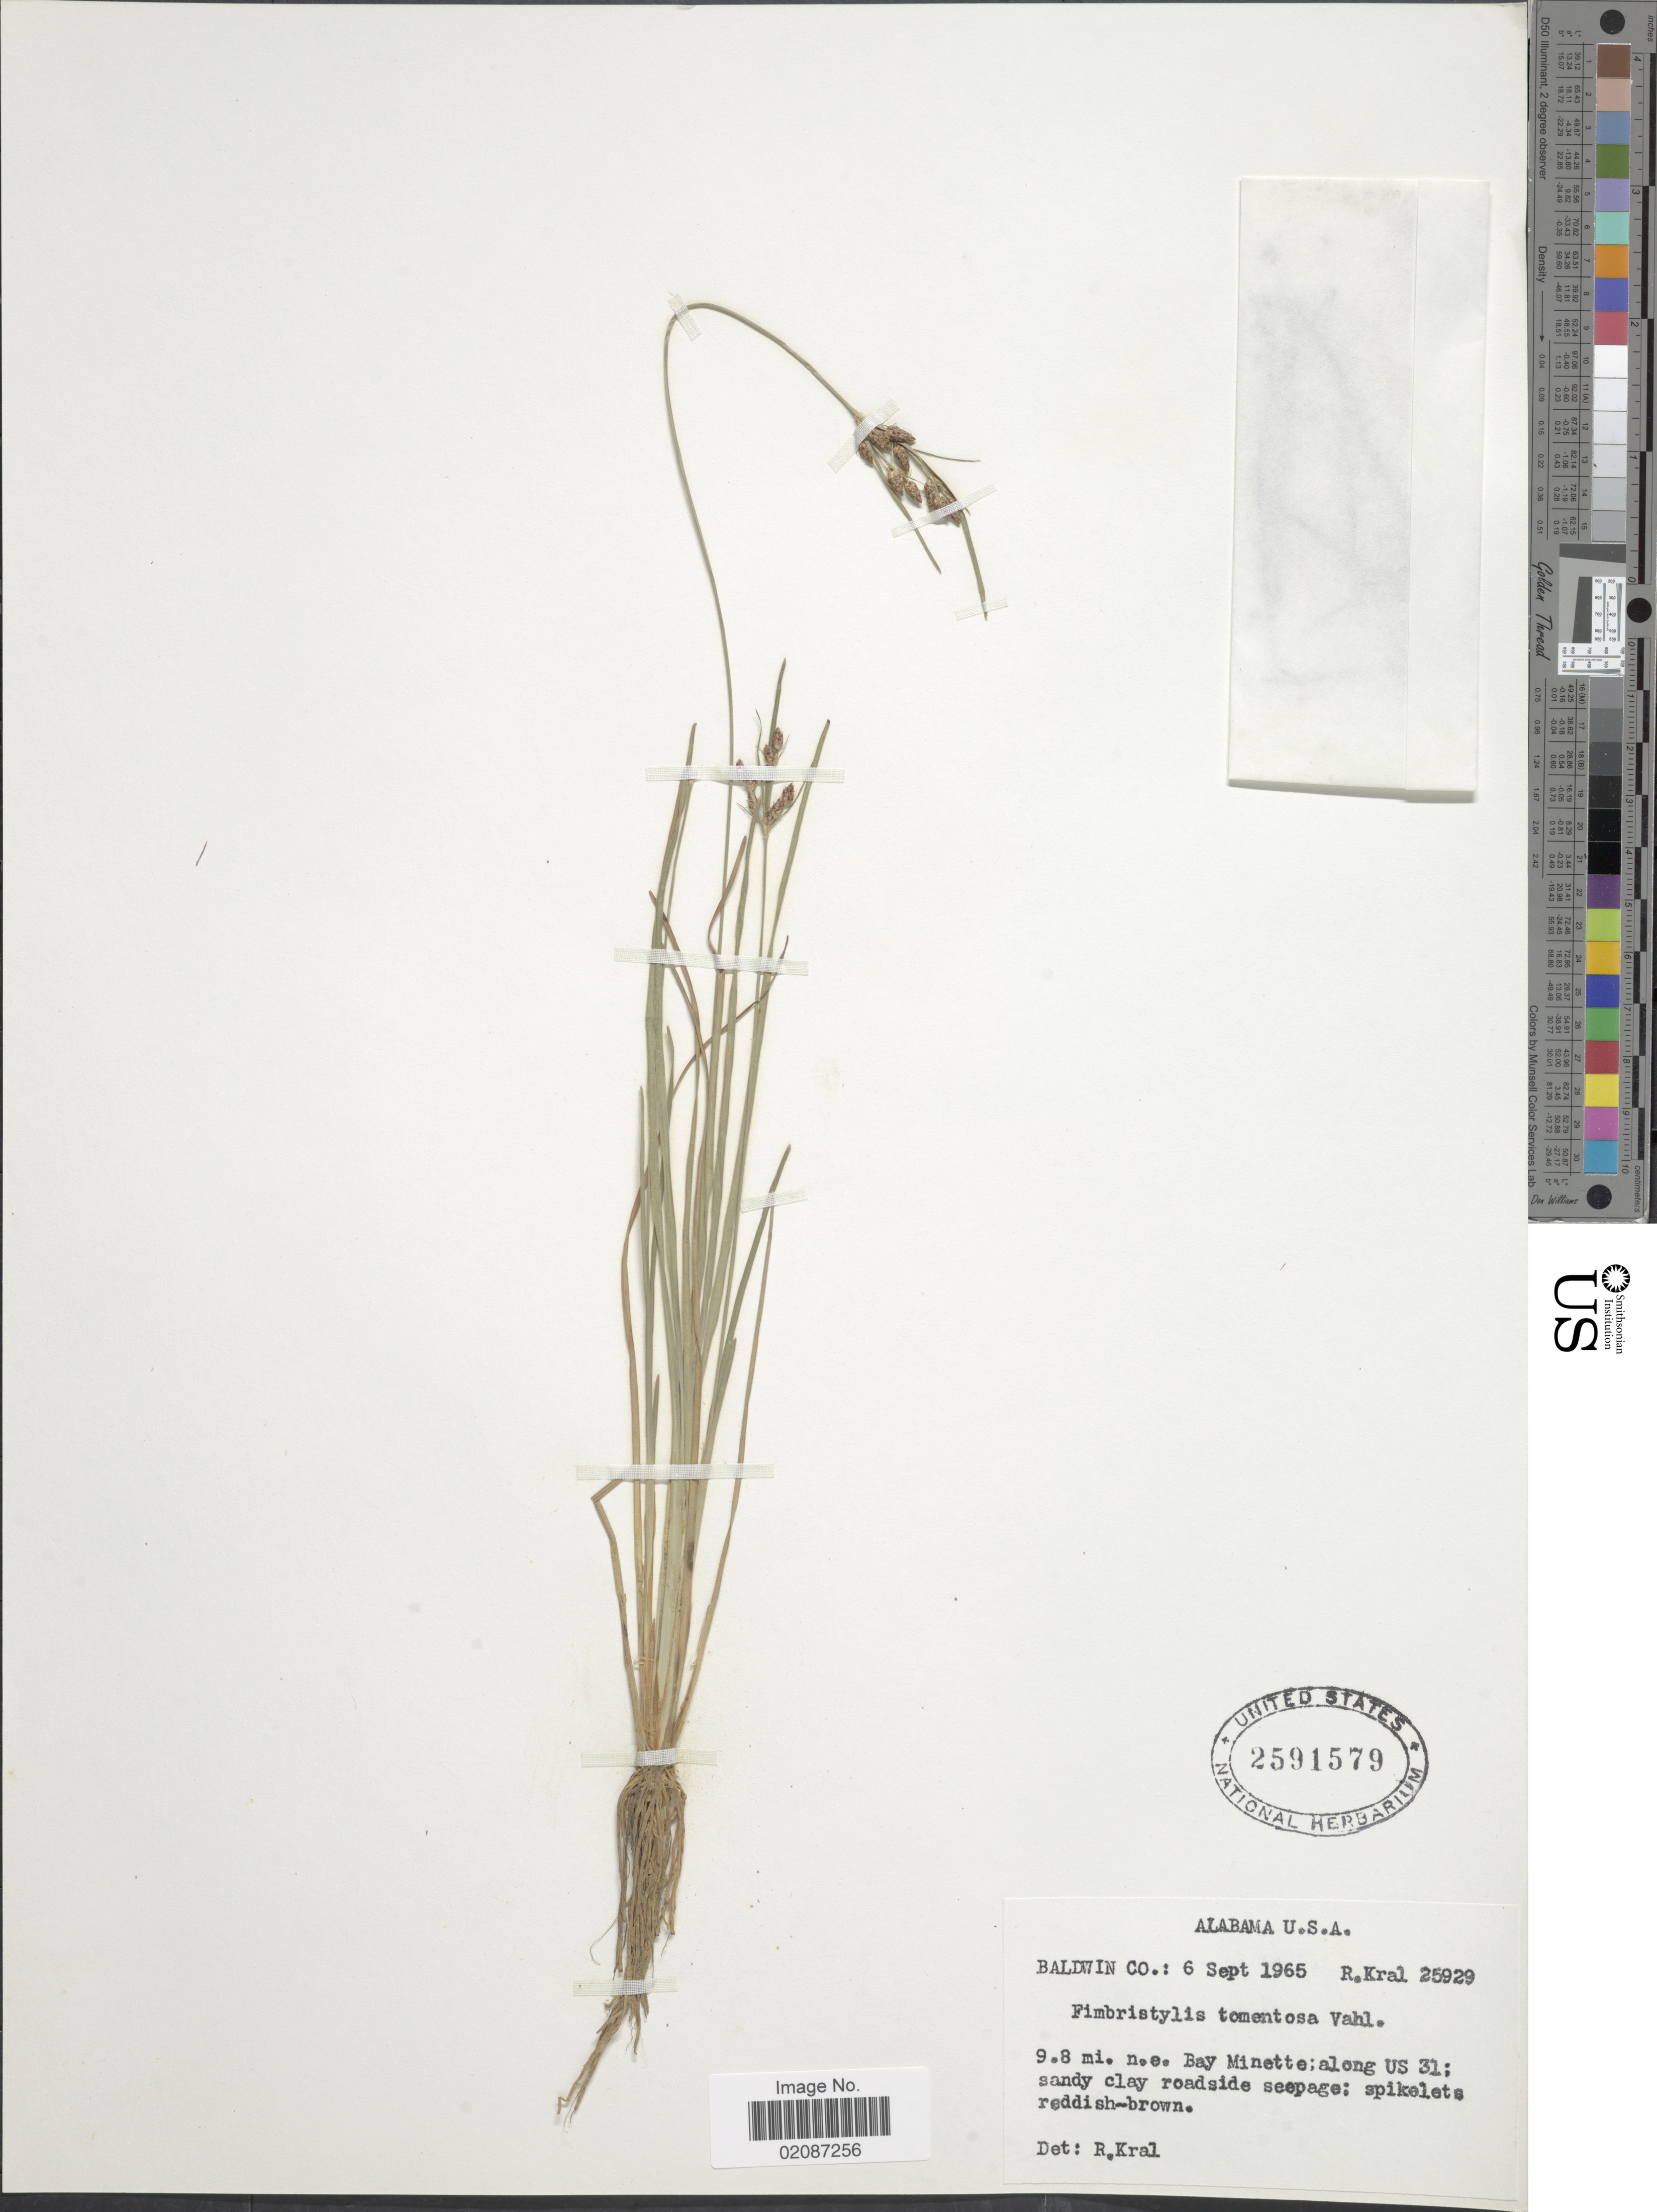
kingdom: Plantae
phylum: Tracheophyta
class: Liliopsida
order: Poales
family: Cyperaceae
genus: Fimbristylis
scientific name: Fimbristylis tomentosa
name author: Vahl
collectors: R. Kral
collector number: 25929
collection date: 1965-09-06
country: United States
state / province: Alabama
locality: Baldwin Co.: 9.8 mi. n.e. Bay Minette; along US31; sandy caly roadside seepage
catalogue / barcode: US 2591579